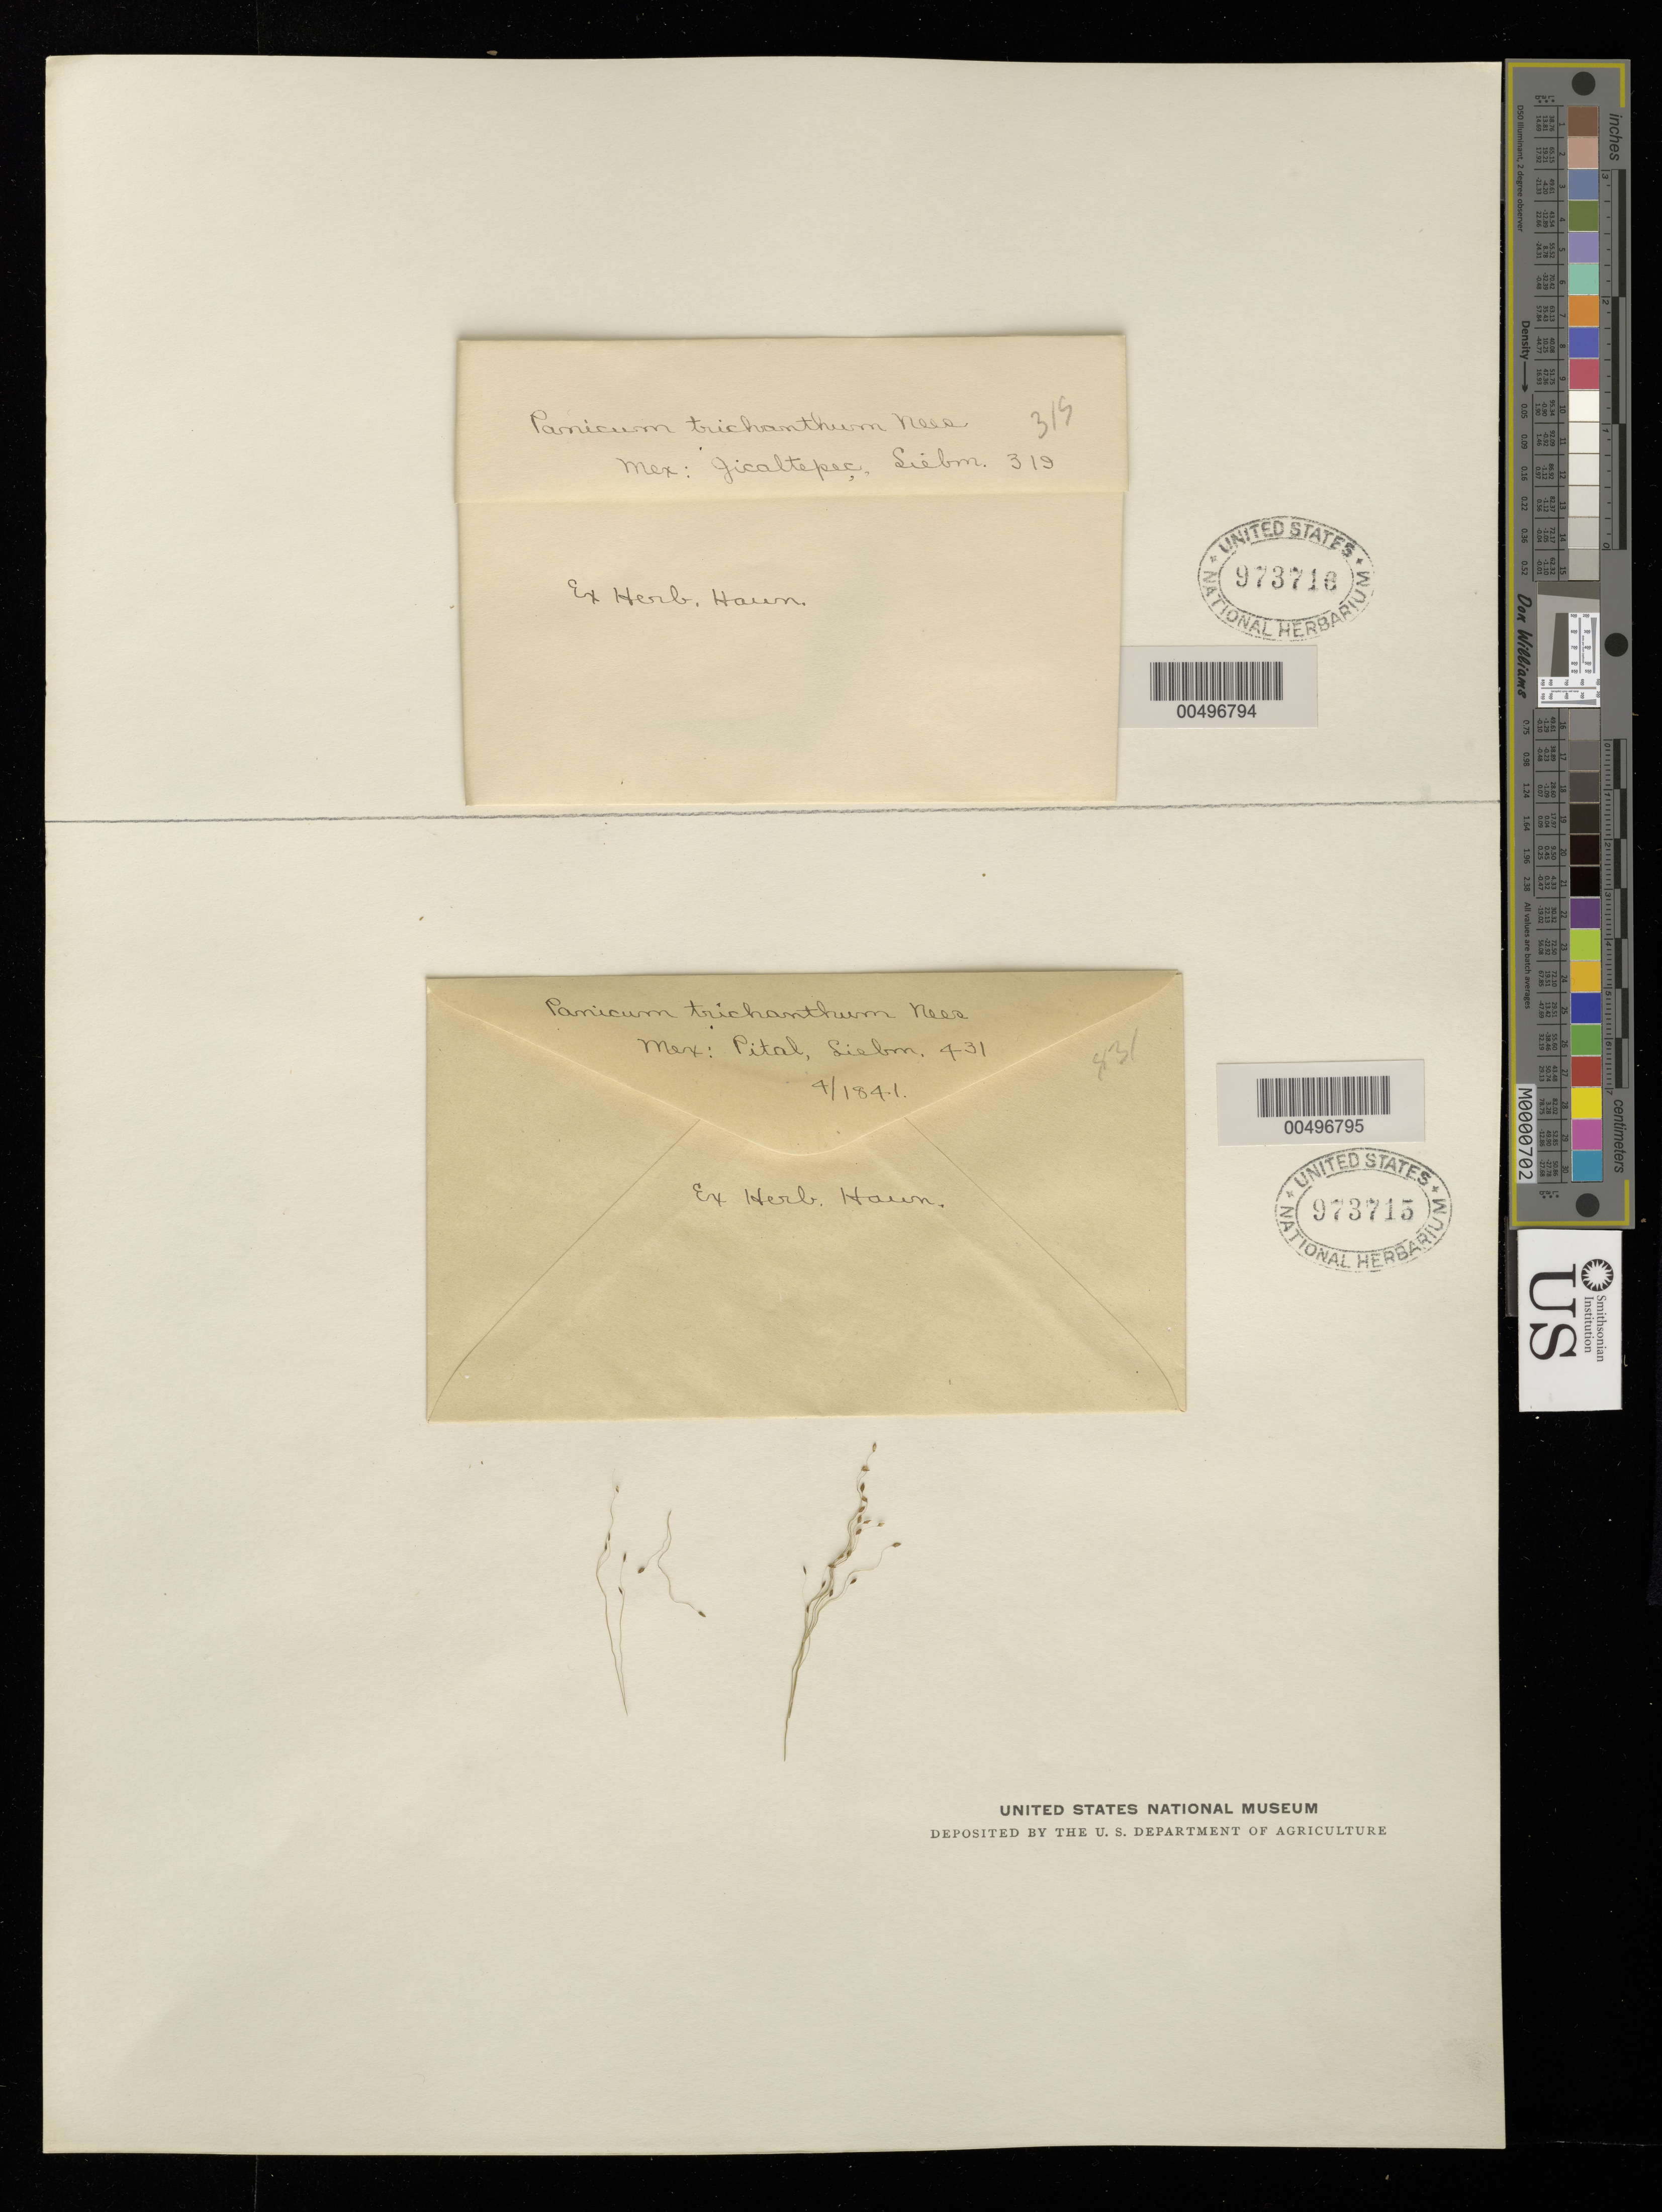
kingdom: Plantae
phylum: Tracheophyta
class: Liliopsida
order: Poales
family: Poaceae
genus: Panicum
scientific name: Panicum trichanthum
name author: Nees in Mart.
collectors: F. M. Liebmann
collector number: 431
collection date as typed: Apr 1841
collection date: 1841-04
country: Mexico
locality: Pital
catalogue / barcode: US 973715